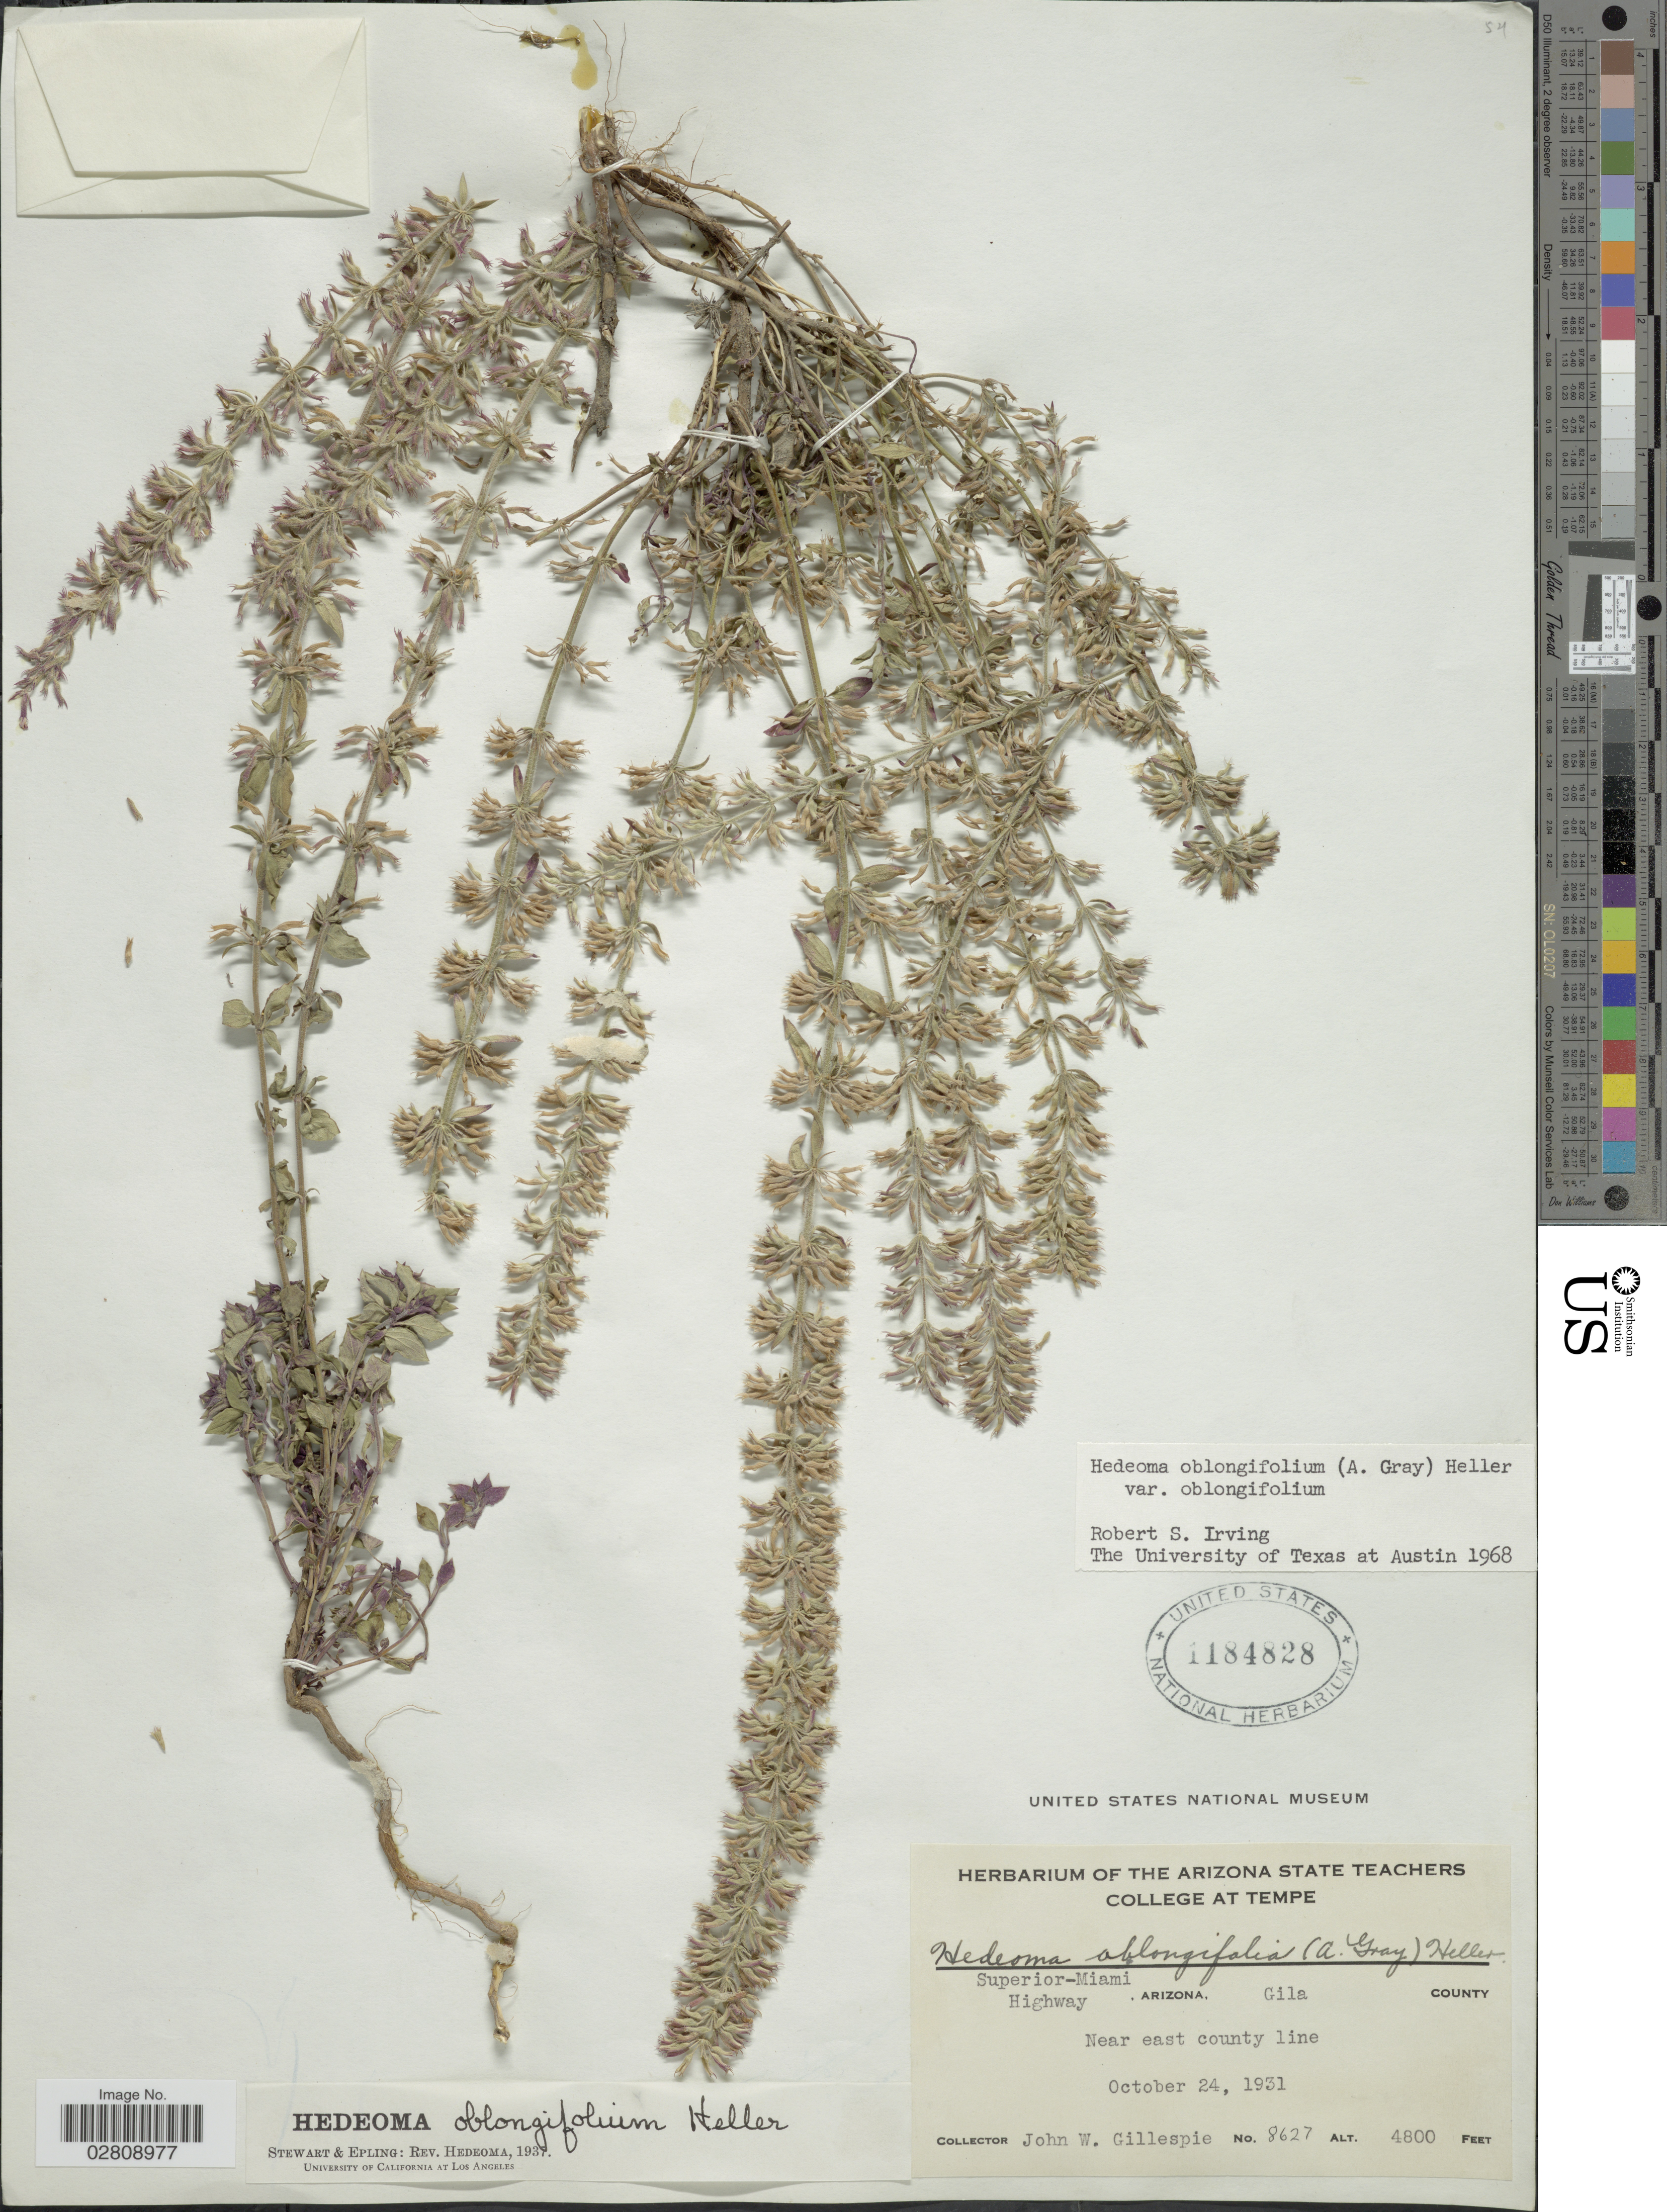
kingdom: Plantae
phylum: Tracheophyta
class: Magnoliopsida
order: Lamiales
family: Lamiaceae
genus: Hedeoma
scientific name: Hedeoma oblongifolia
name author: (A. Gray) A. Heller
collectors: J. W. Gillespie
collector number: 8627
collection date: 1931-10-24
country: United States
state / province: Arizona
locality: Superior- Miami Highway. Gila County. Near east county line.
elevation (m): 1463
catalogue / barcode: US 1184828